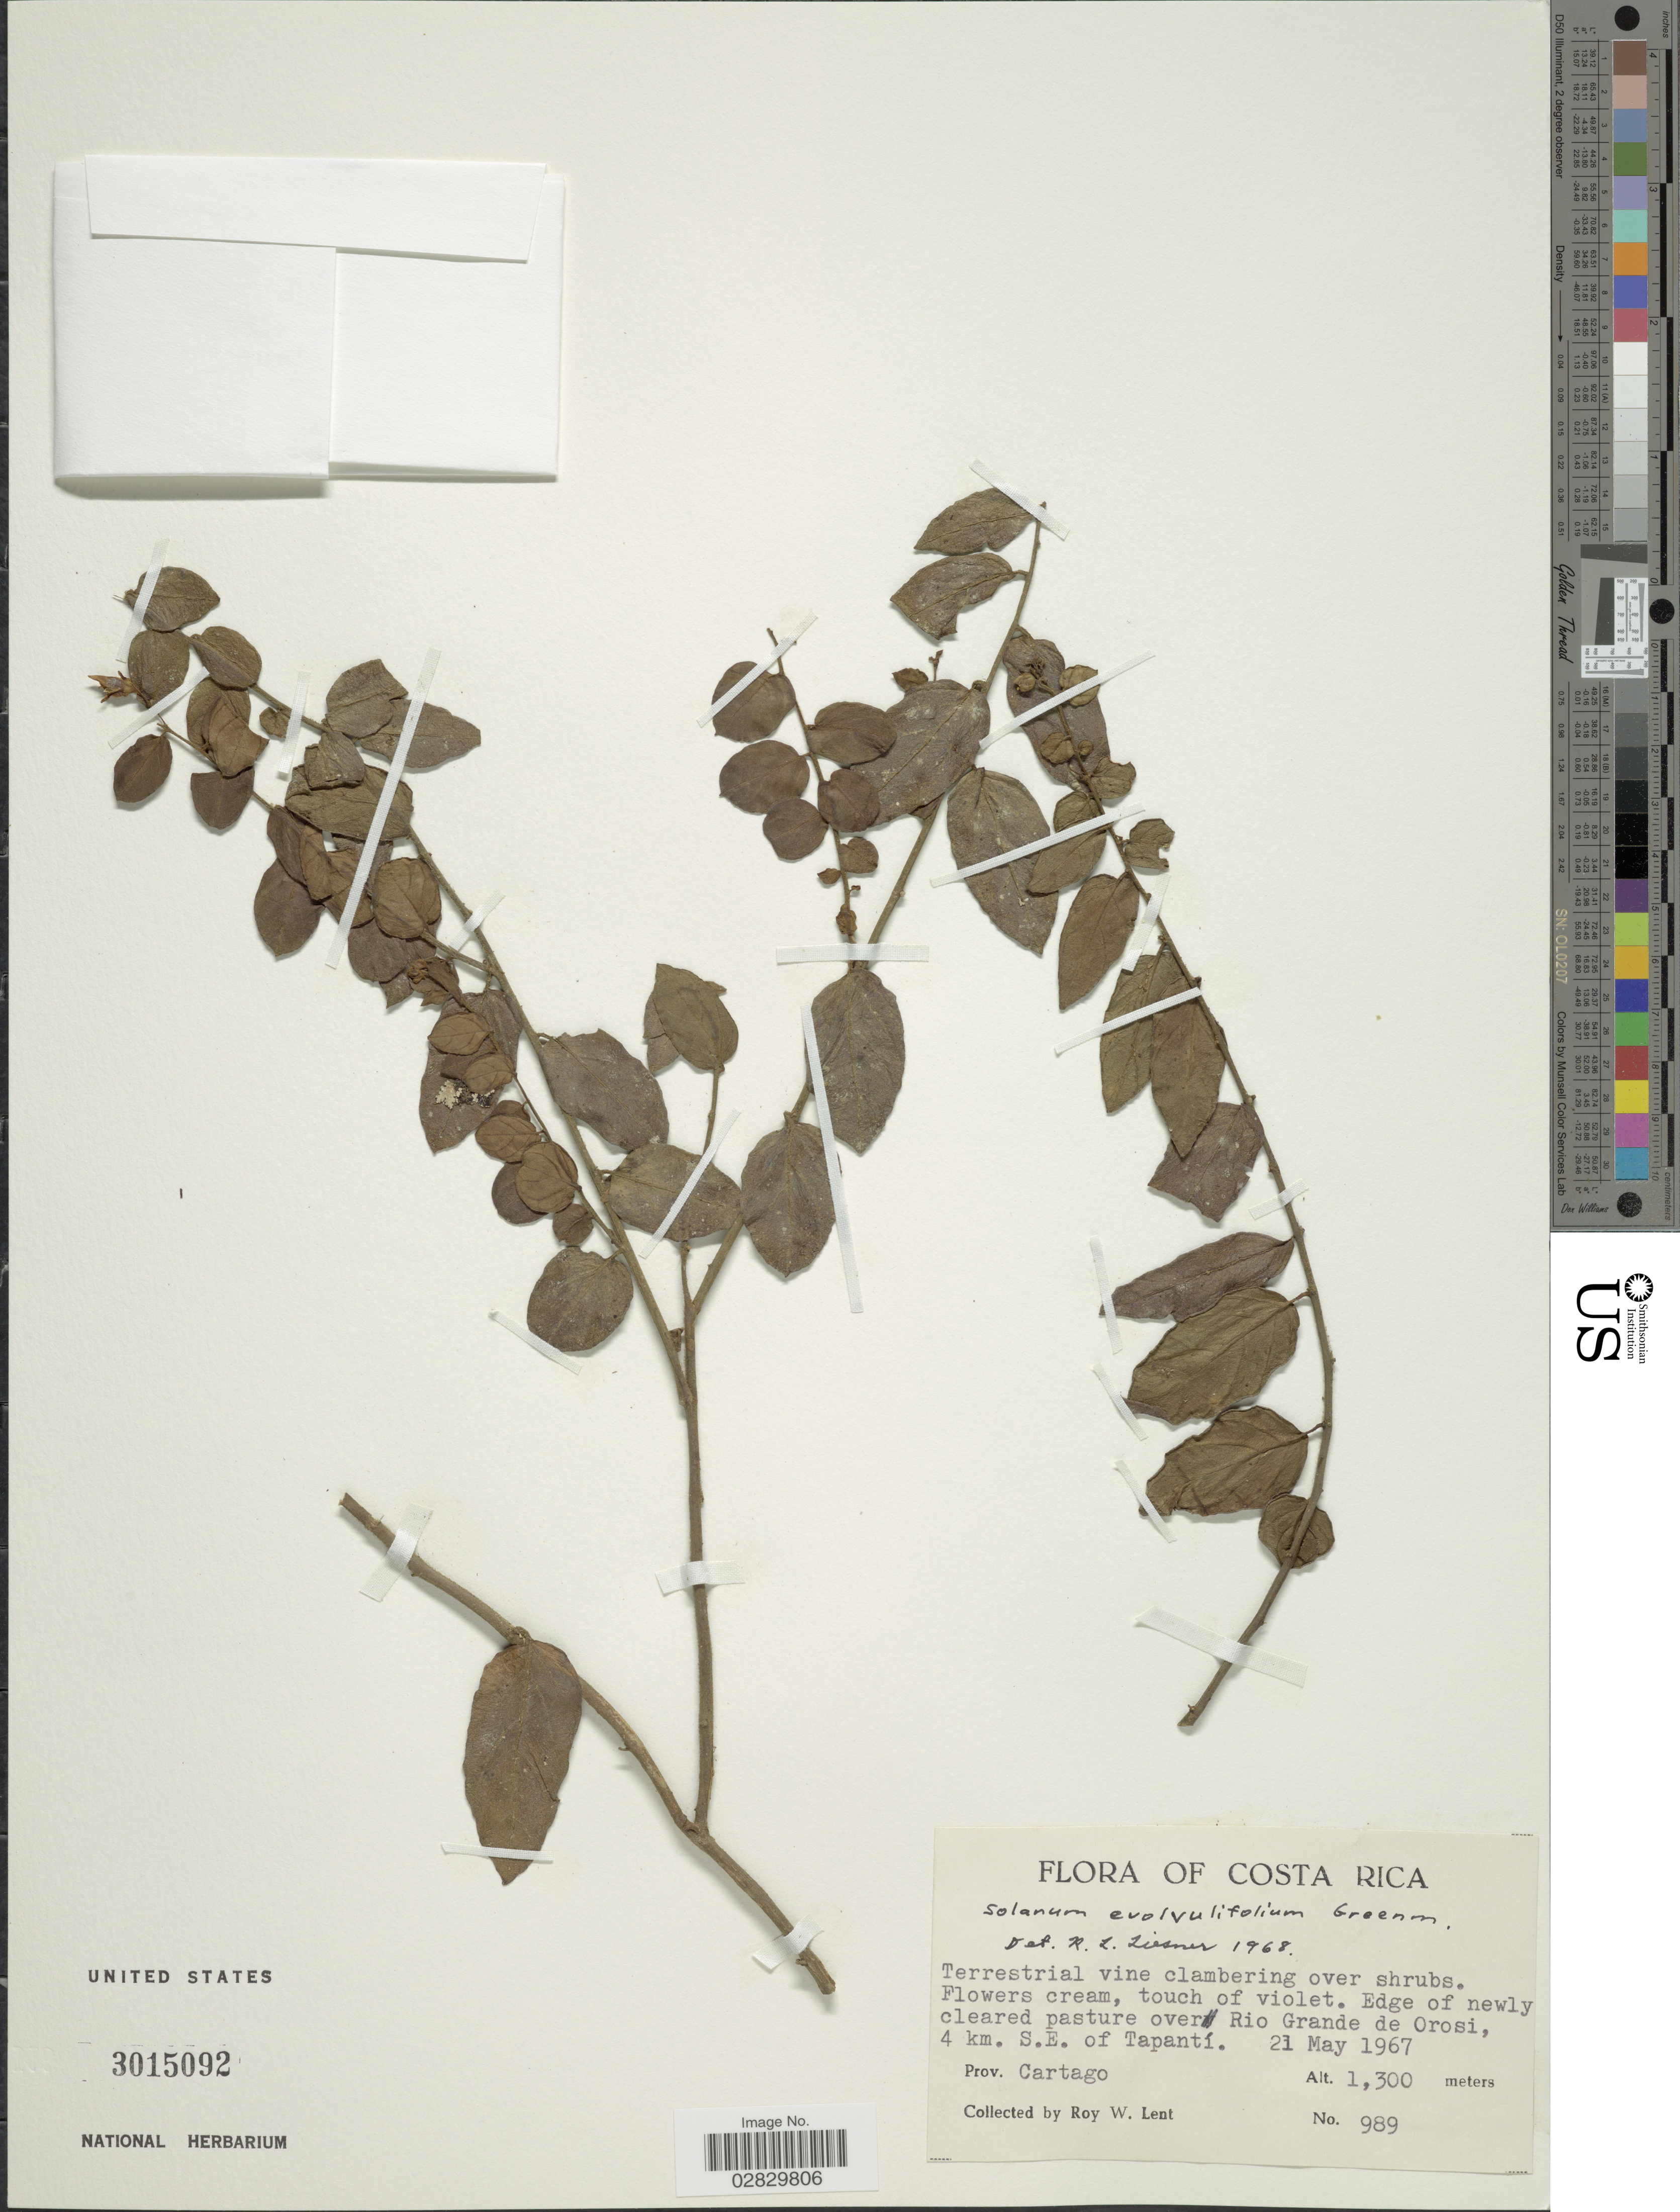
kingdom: Plantae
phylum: Tracheophyta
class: Magnoliopsida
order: Solanales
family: Solanaceae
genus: Solanum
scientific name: Solanum evolvulifolium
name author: Greenm. ex Donn. Sm.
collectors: R. W. Lent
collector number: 989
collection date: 1967-05-21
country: Costa Rica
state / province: Cartago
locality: Over Rio Grande de Orosi, 4 km. S. E. of Tapantí.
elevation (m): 1300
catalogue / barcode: US 3015092